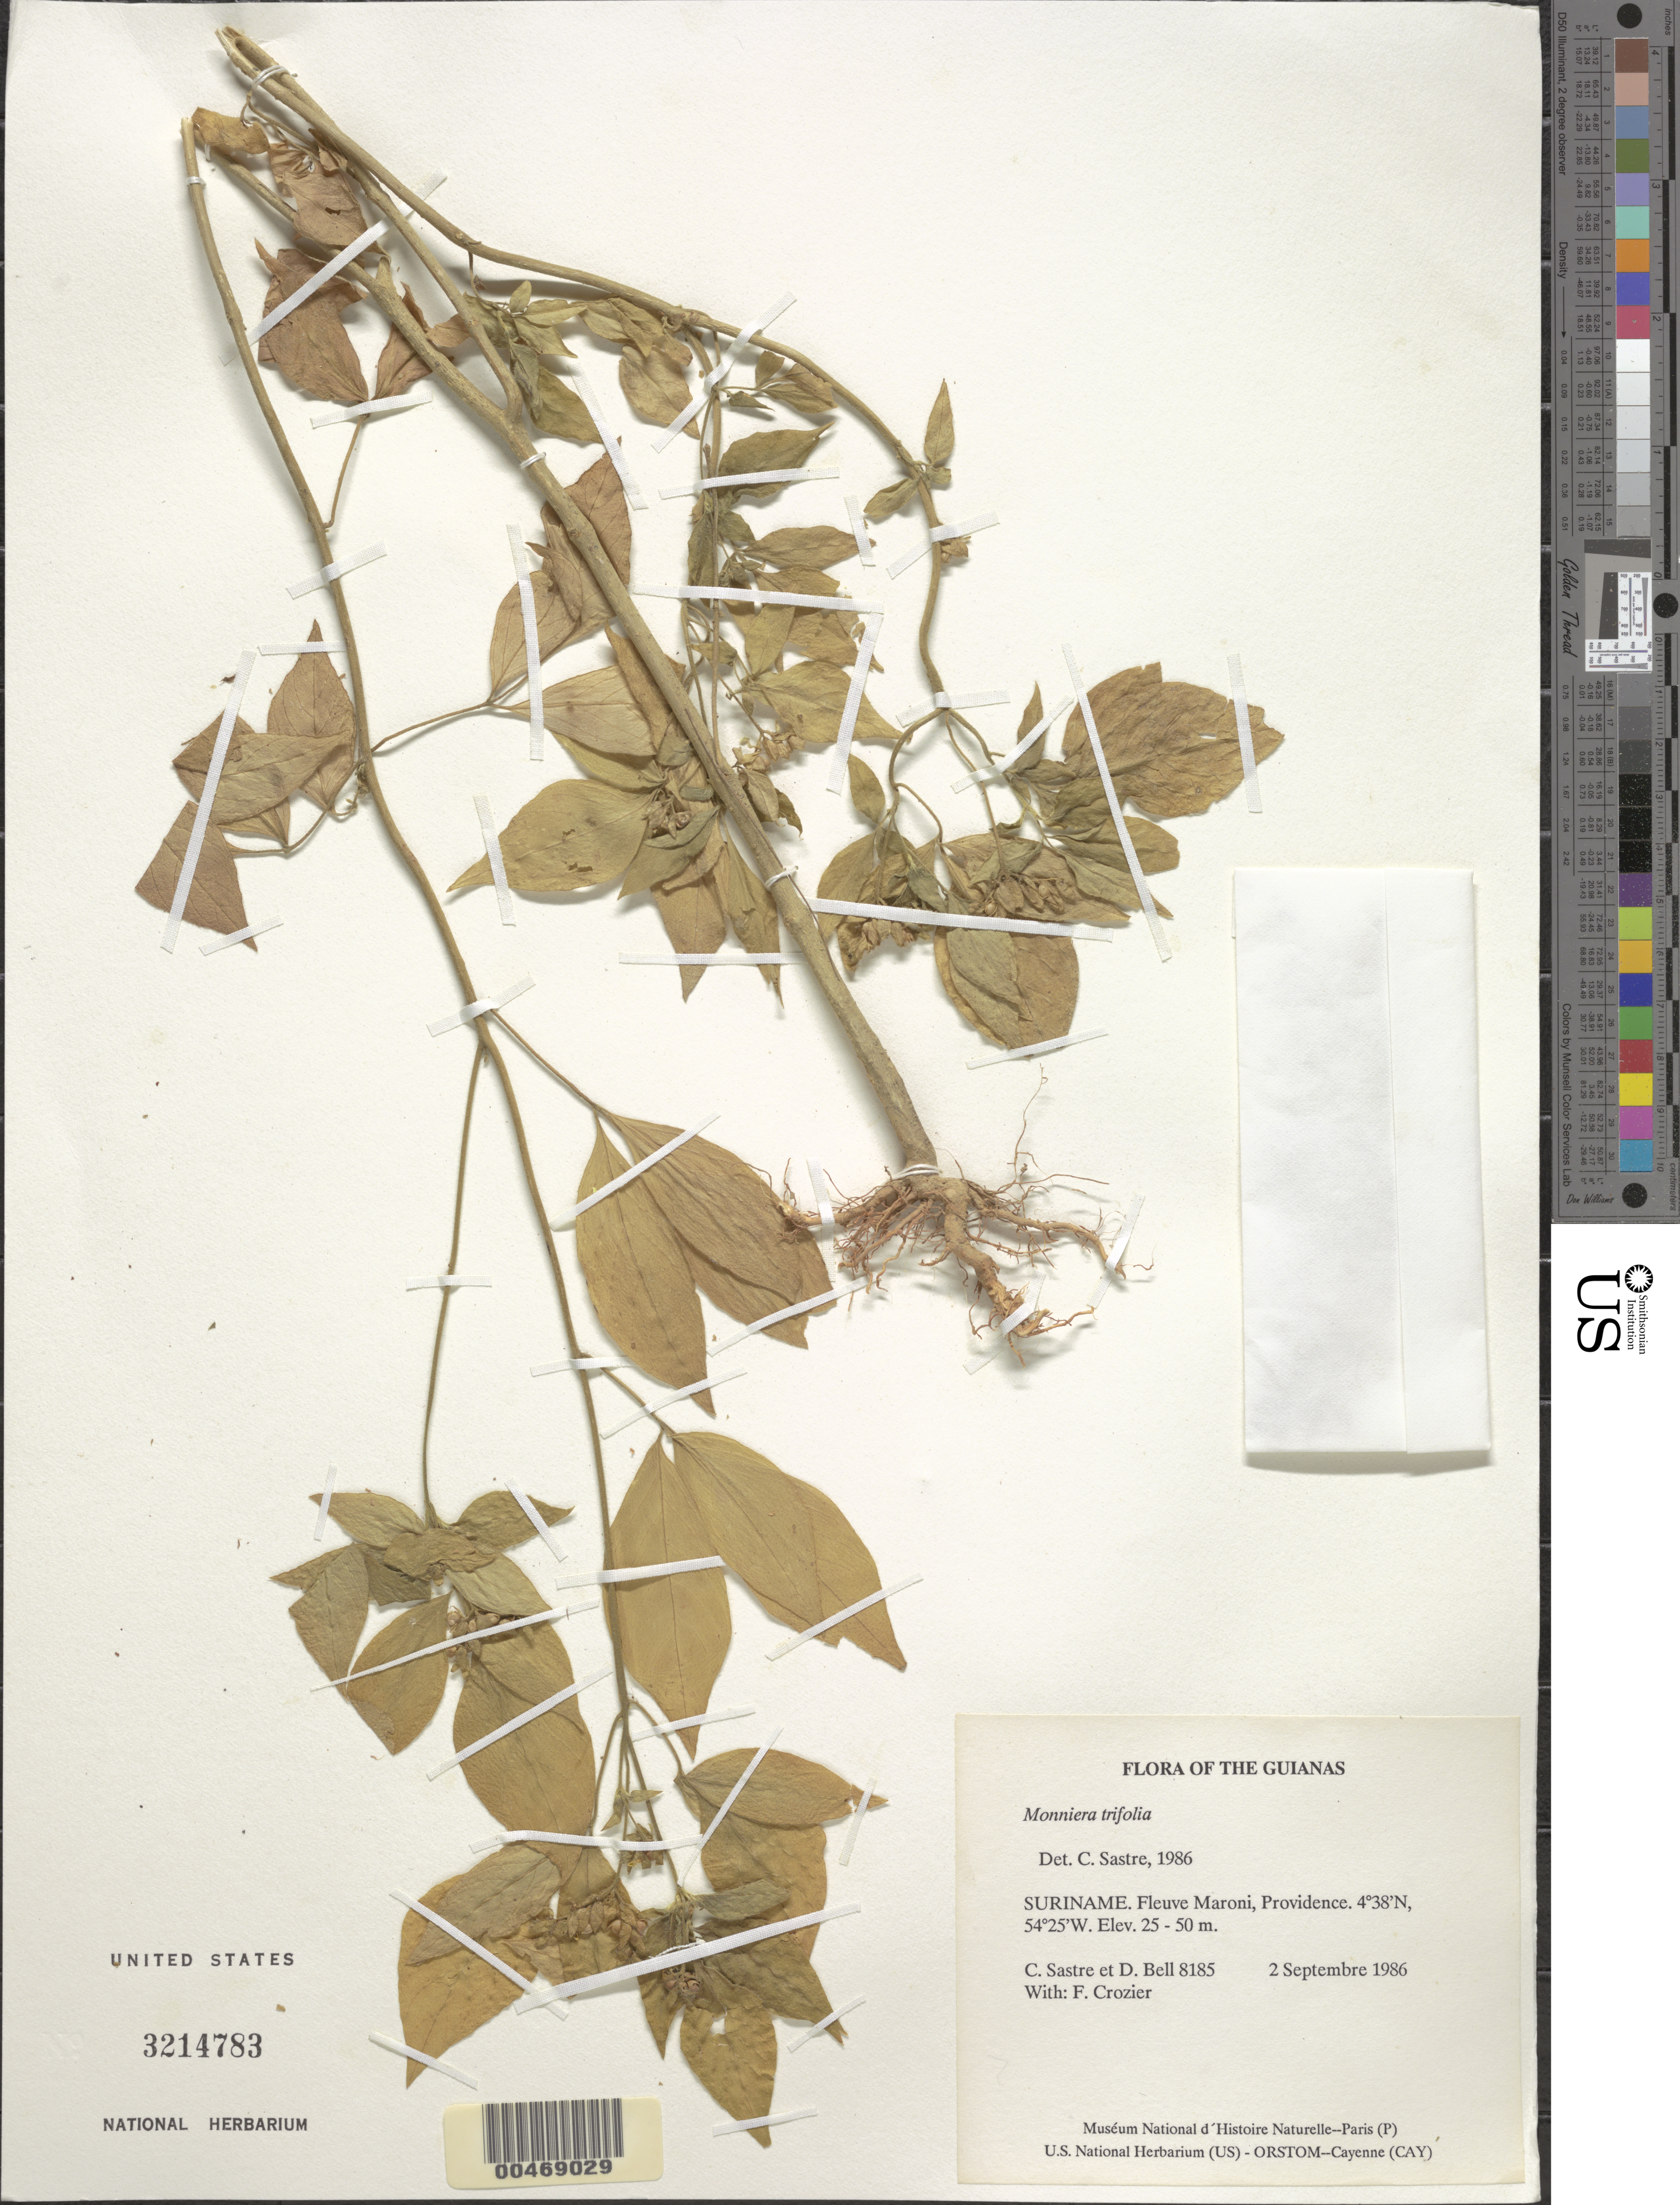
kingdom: Plantae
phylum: Tracheophyta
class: Magnoliopsida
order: Sapindales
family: Rutaceae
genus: Ertela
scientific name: Ertela trifolia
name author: (L.) Kuntze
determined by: Strong, Mark T., (BOT), Smithsonian Institution - National Museum of Natural History (UNITED STATES)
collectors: C. H. L. Sastre, D. A. Bell & F. Crozier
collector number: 8185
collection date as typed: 2 September 1986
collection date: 1986-09-02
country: Suriname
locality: Fleuve Maroni, Providence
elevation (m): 25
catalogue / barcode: US 3214783